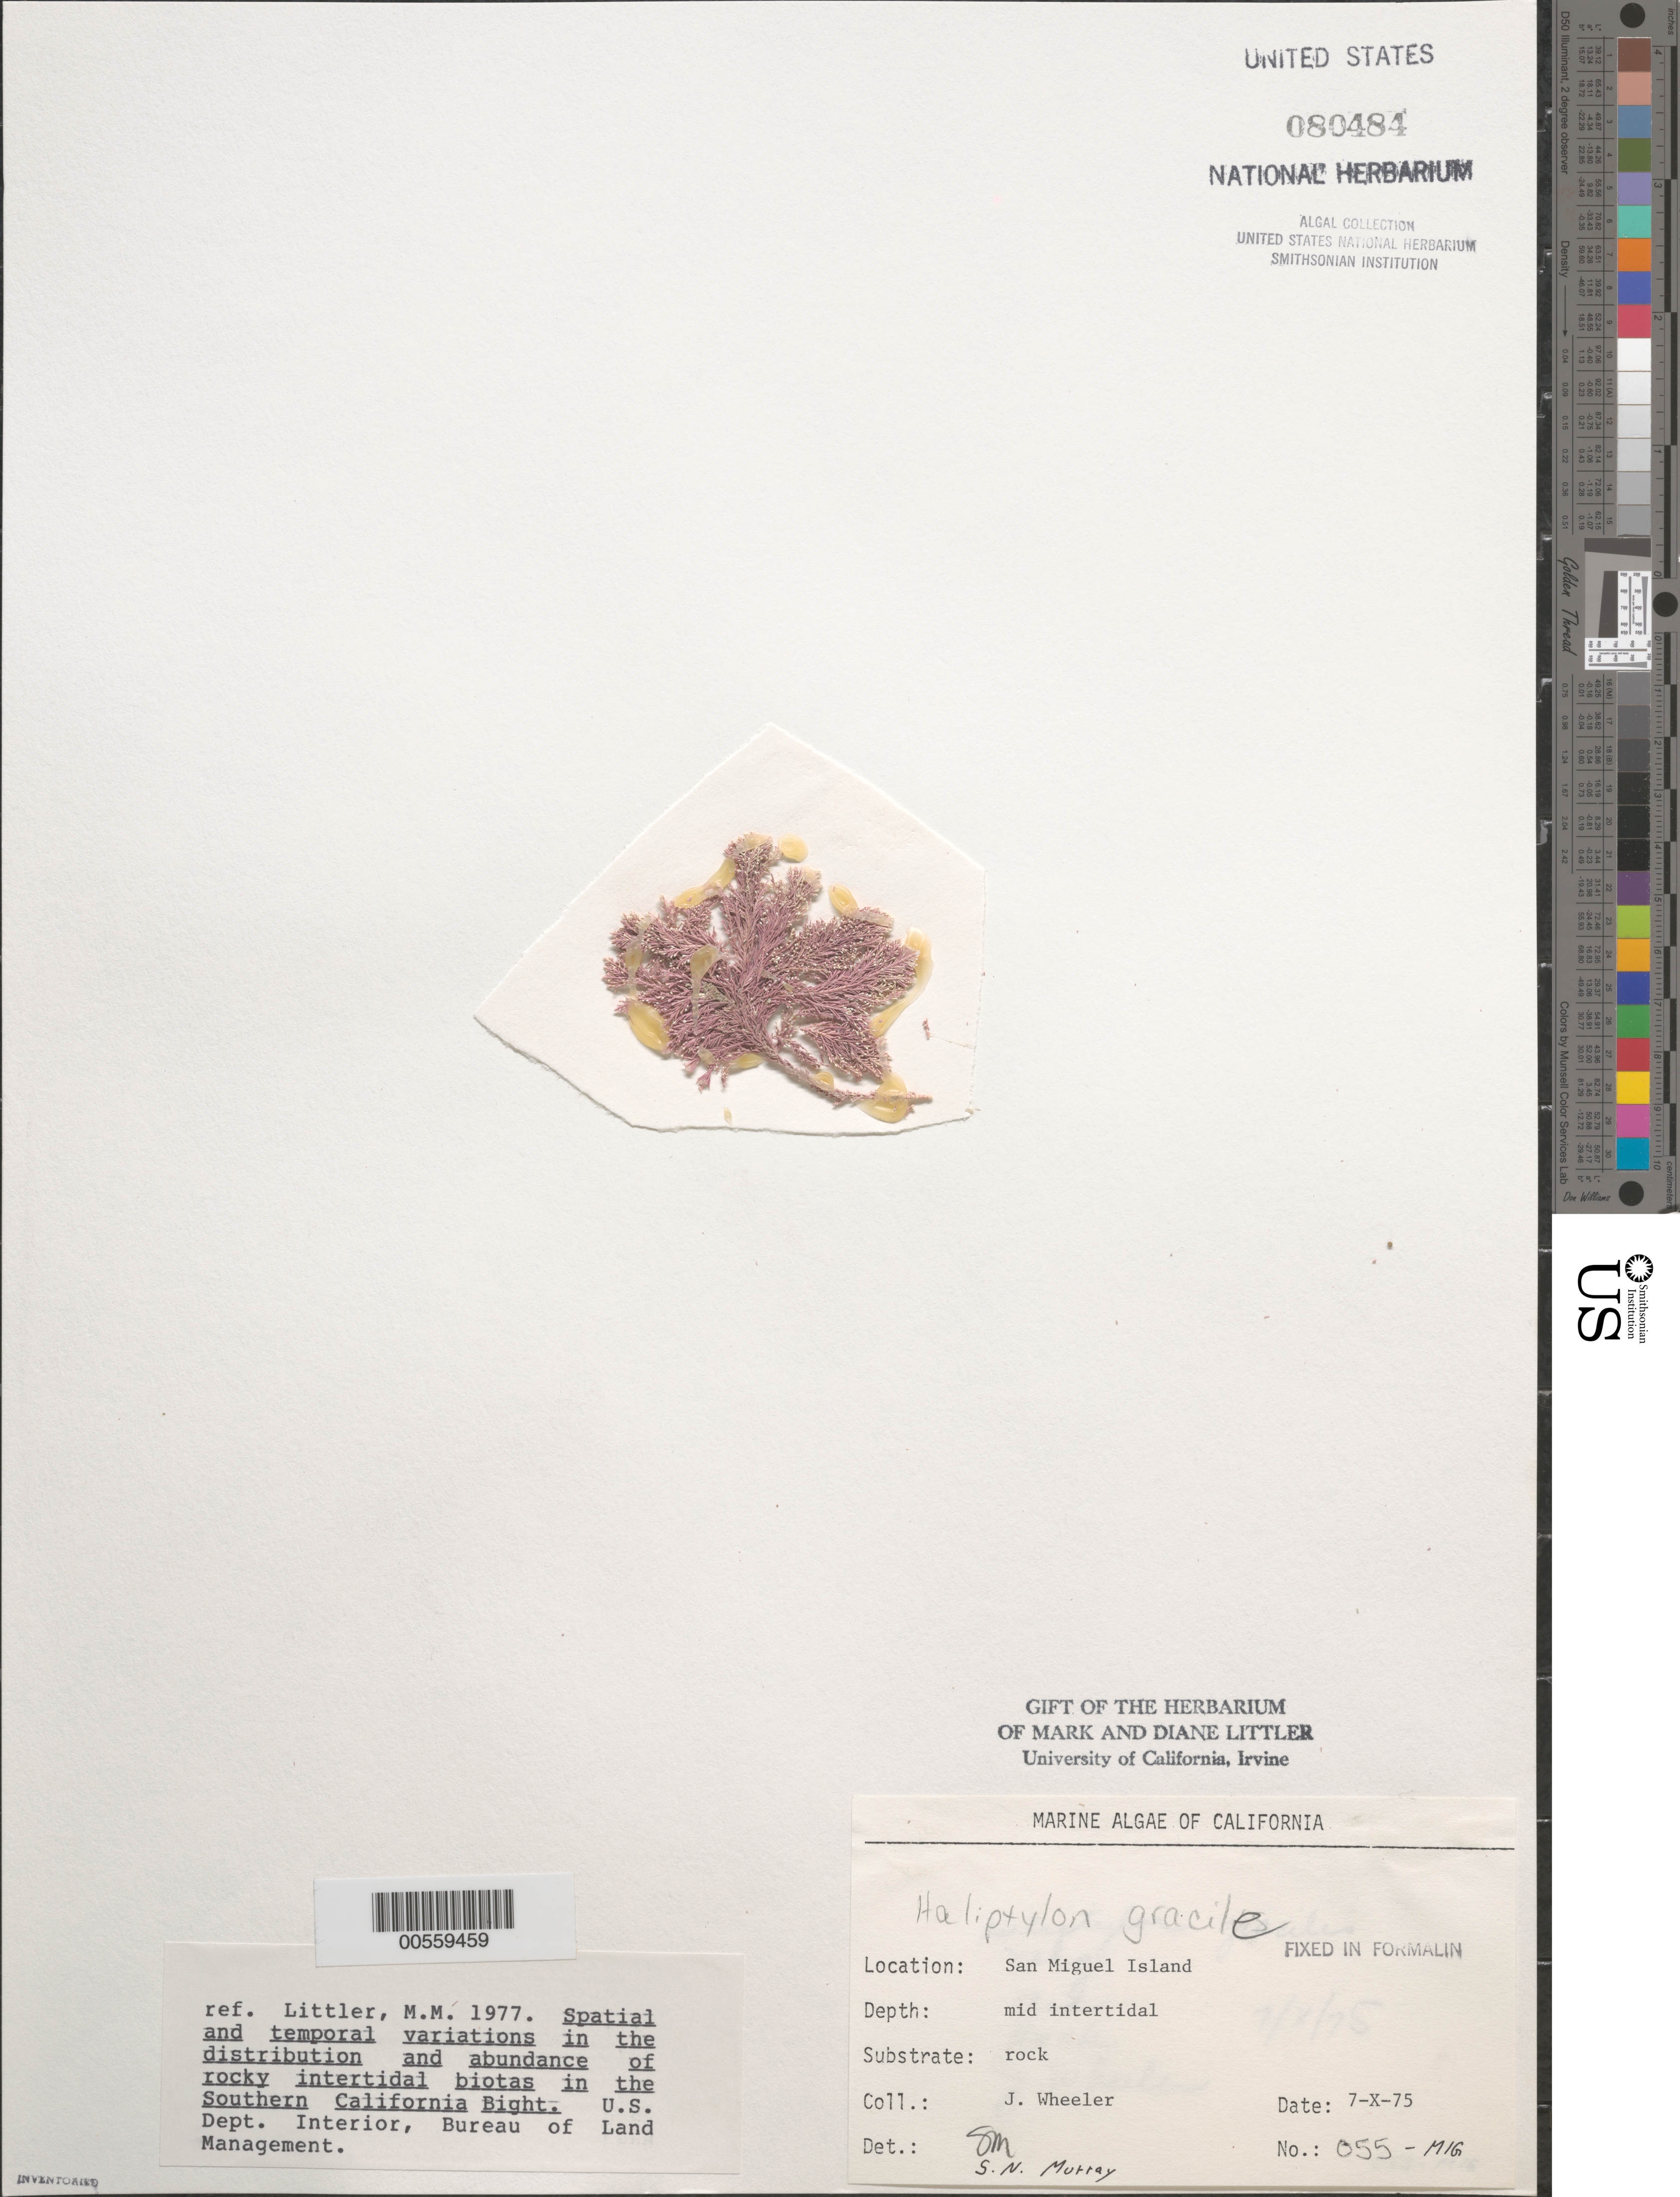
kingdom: Plantae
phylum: Rhodophyta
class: Florideophyceae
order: Corallinales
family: Corallinaceae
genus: Jania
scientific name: Jania rosea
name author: (Lam.) Decne.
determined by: Algae name updating Project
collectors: J. L. Wheeler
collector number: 055-mig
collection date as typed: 07 Oct 1975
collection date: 1975-10-07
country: United States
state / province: California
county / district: Santa Barbara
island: San Miguel Island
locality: Cuyler Harbor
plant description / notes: BLM-SOCALBIGHT Rocky Intertidal Survey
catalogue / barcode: US 80484